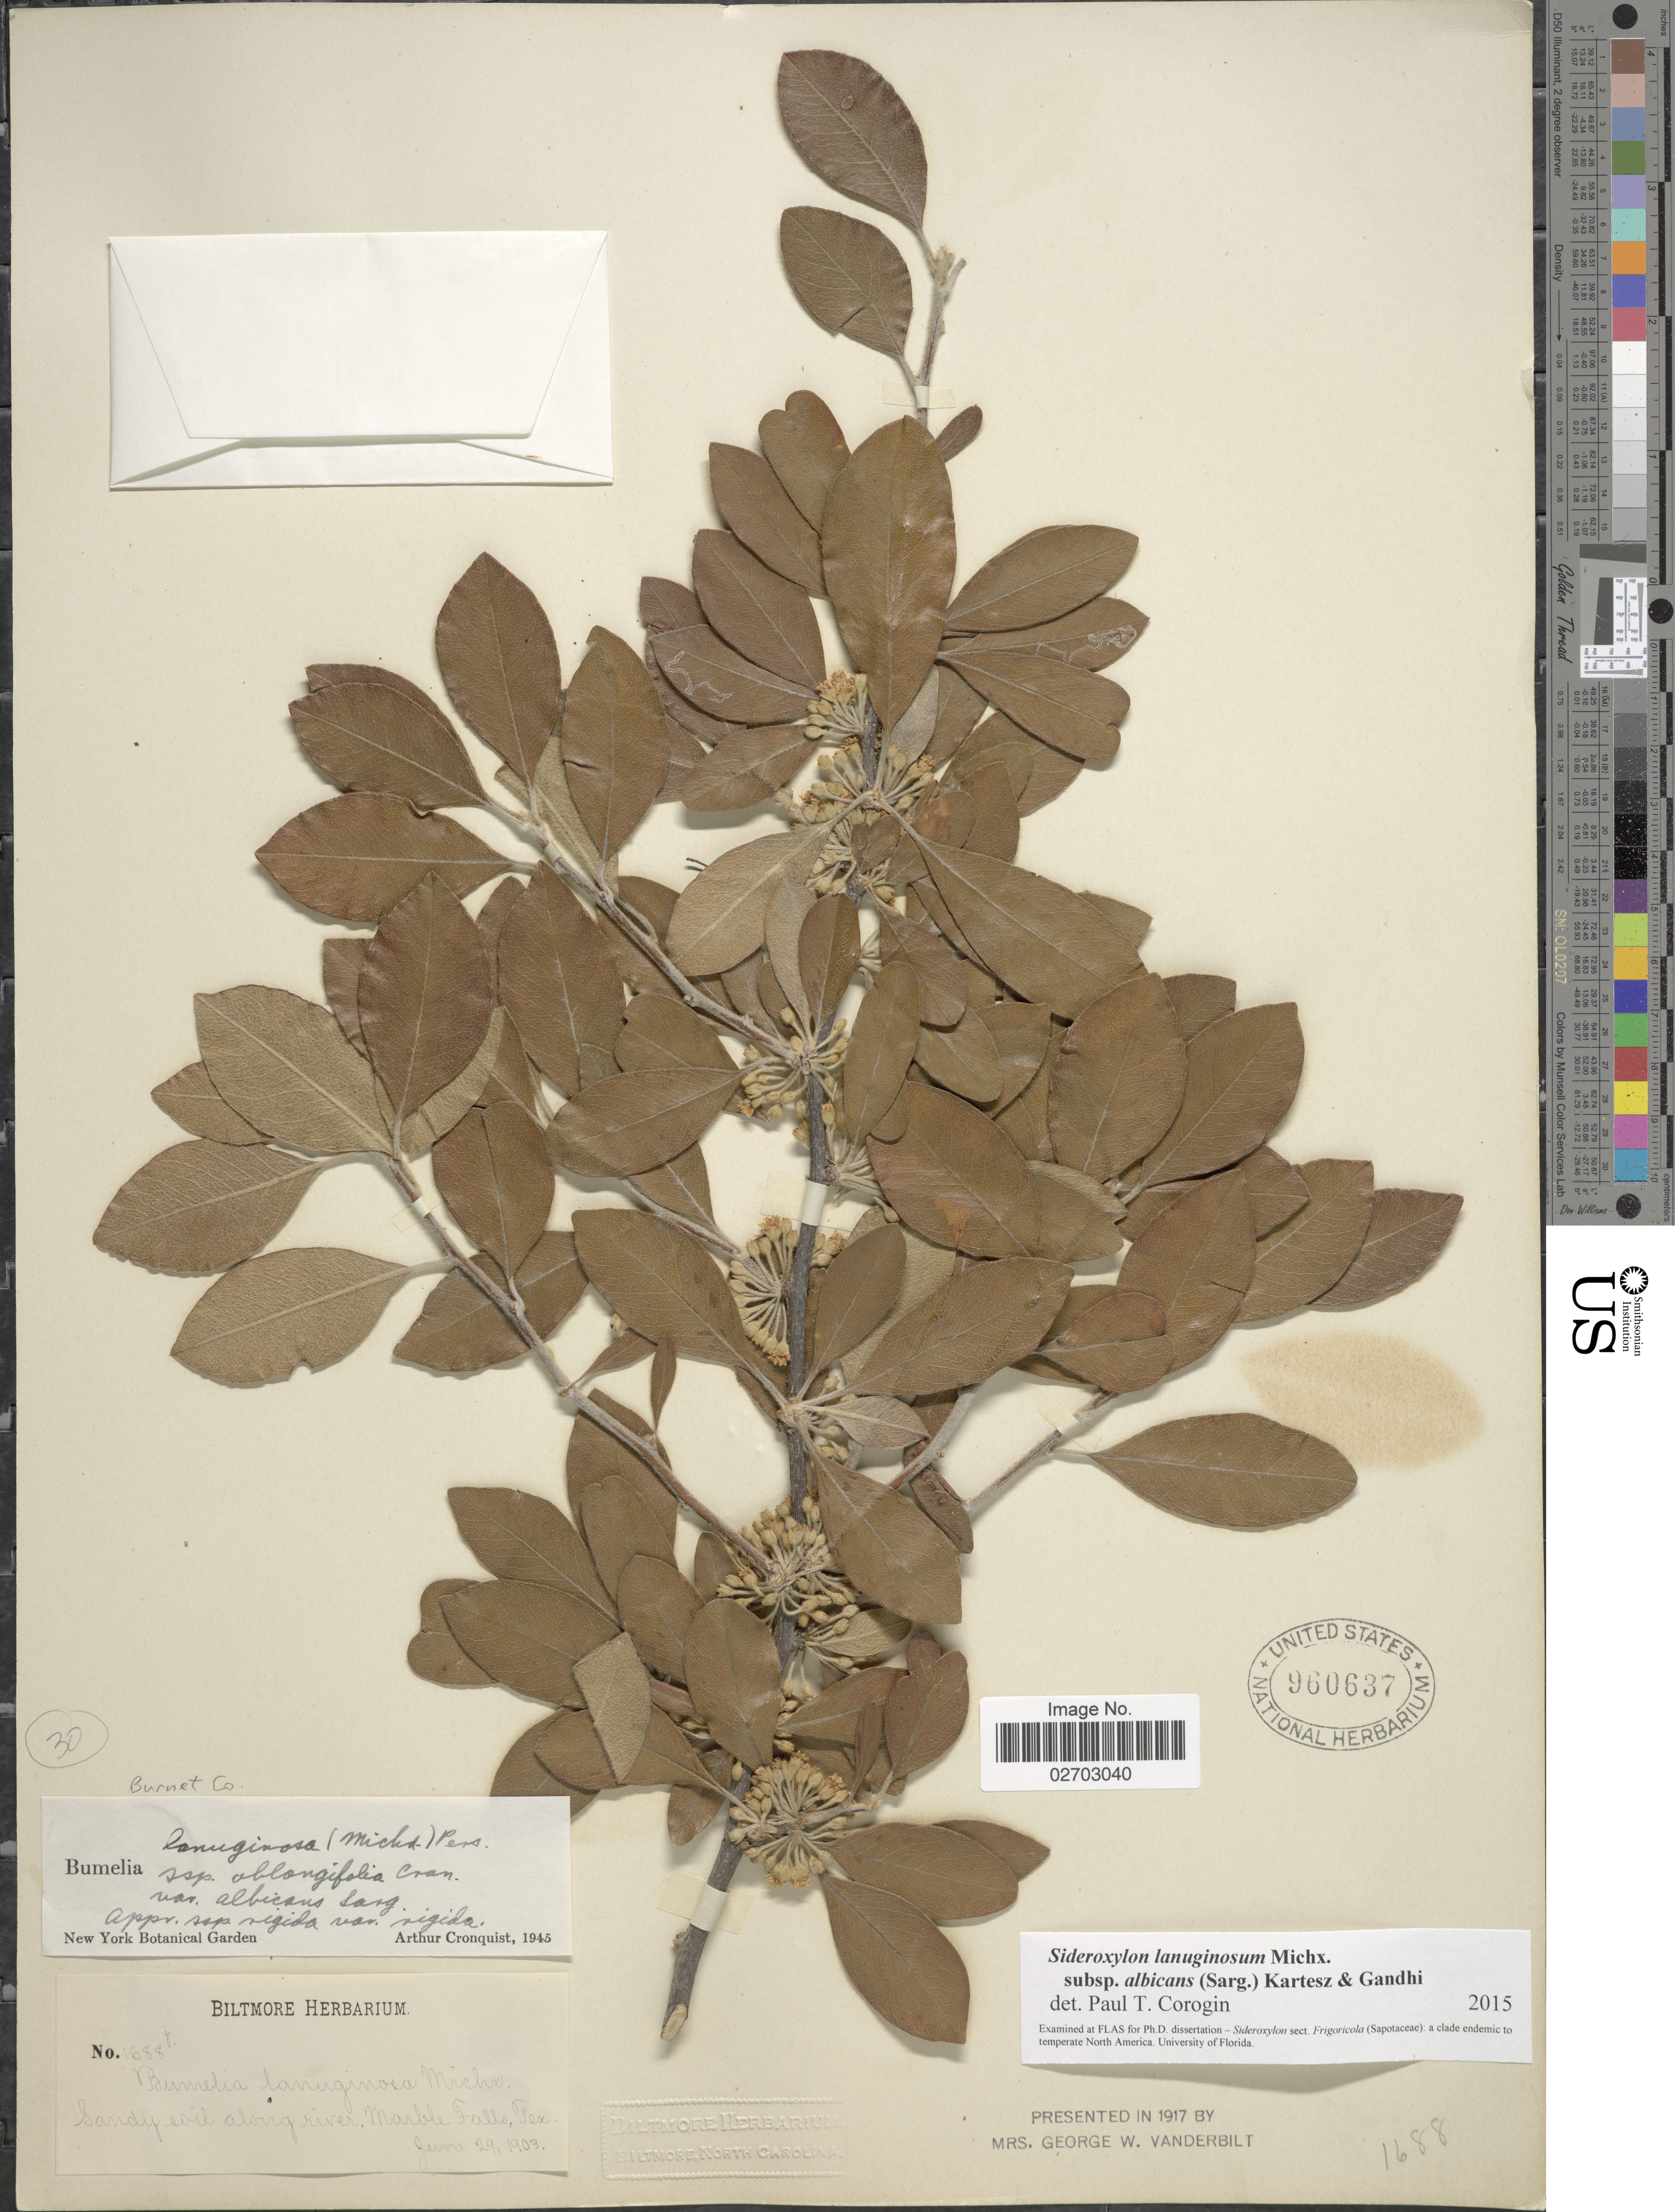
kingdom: Plantae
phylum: Tracheophyta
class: Magnoliopsida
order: Ericales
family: Sapotaceae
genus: Sideroxylon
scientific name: Sideroxylon lanuginosum subsp. albicans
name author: (Sarg.) Kartesz & Gandhi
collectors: ex herb. Biltmore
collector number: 1688g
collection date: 1903-06-29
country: United States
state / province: Texas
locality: Along river, Marble Falls, Burnet Co.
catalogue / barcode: US 960637